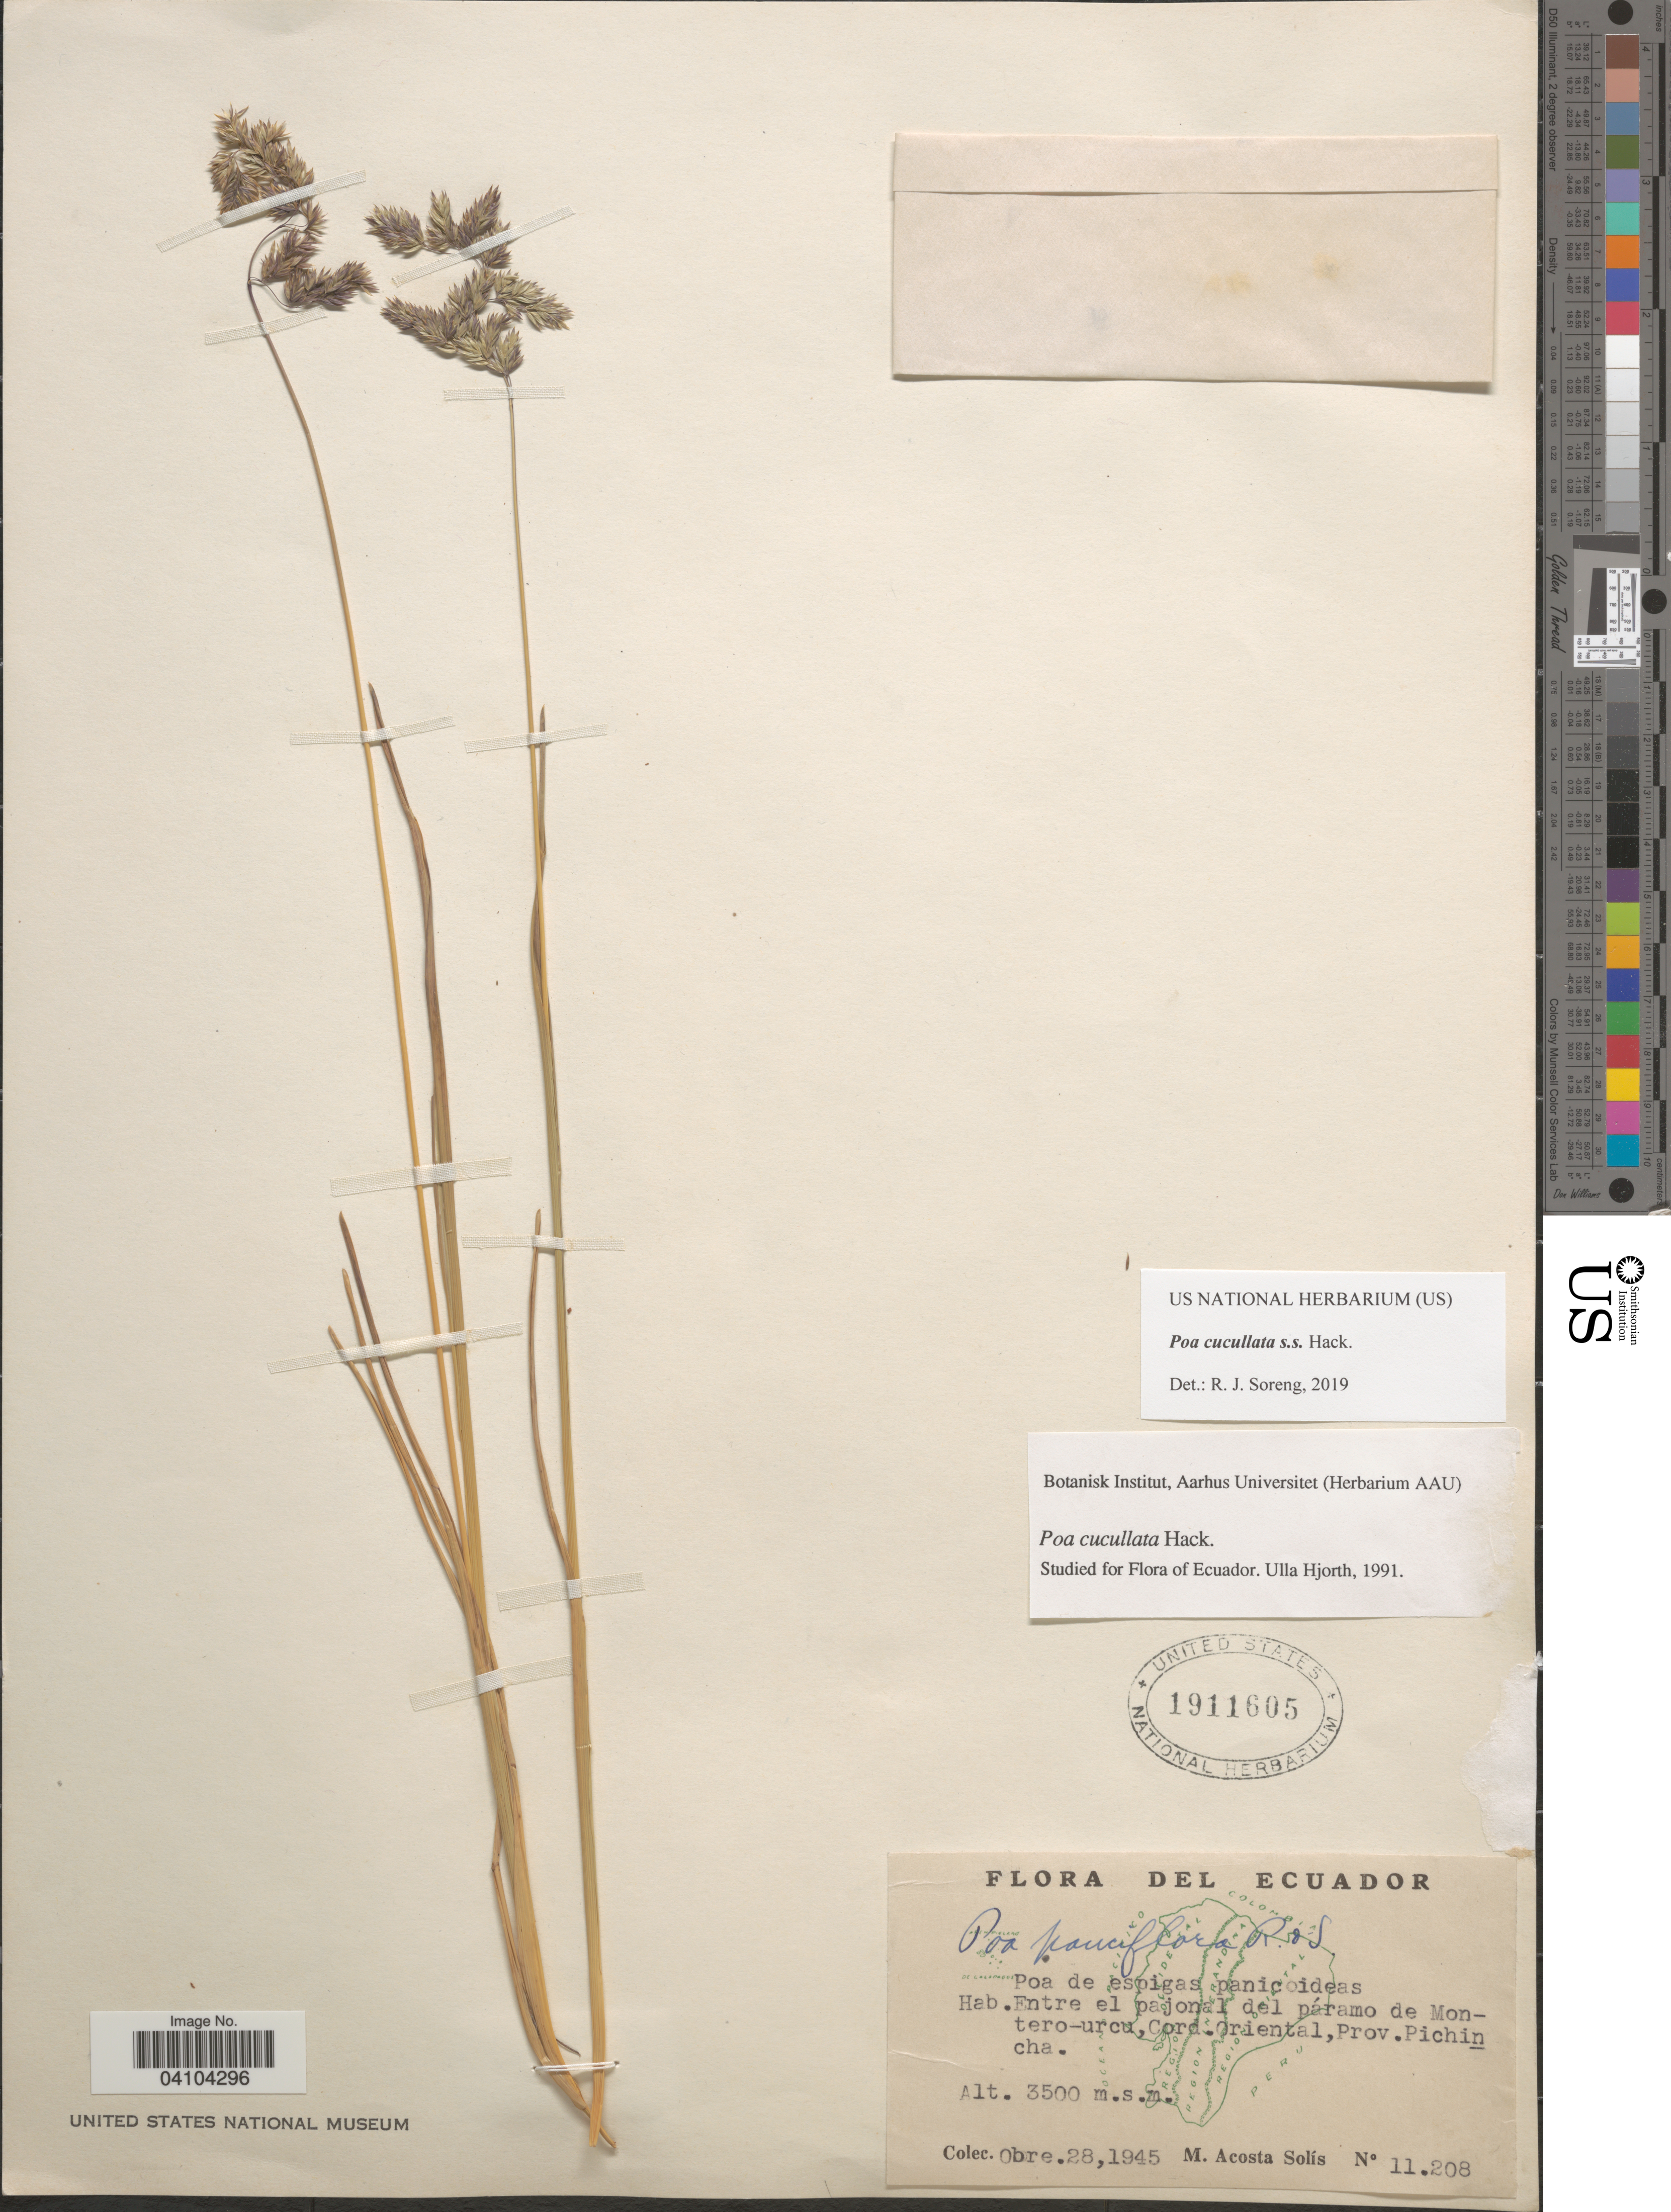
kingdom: Plantae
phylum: Tracheophyta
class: Liliopsida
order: Poales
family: Poaceae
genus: Poa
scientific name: Poa cucullata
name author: Hack.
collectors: M. Acosta Solis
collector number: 11208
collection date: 1945-10-28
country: Ecuador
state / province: Pichincha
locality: Entre el pajonal del páramo de Montero-urcu, Cord. Oriental.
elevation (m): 3500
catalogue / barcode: US 1911605